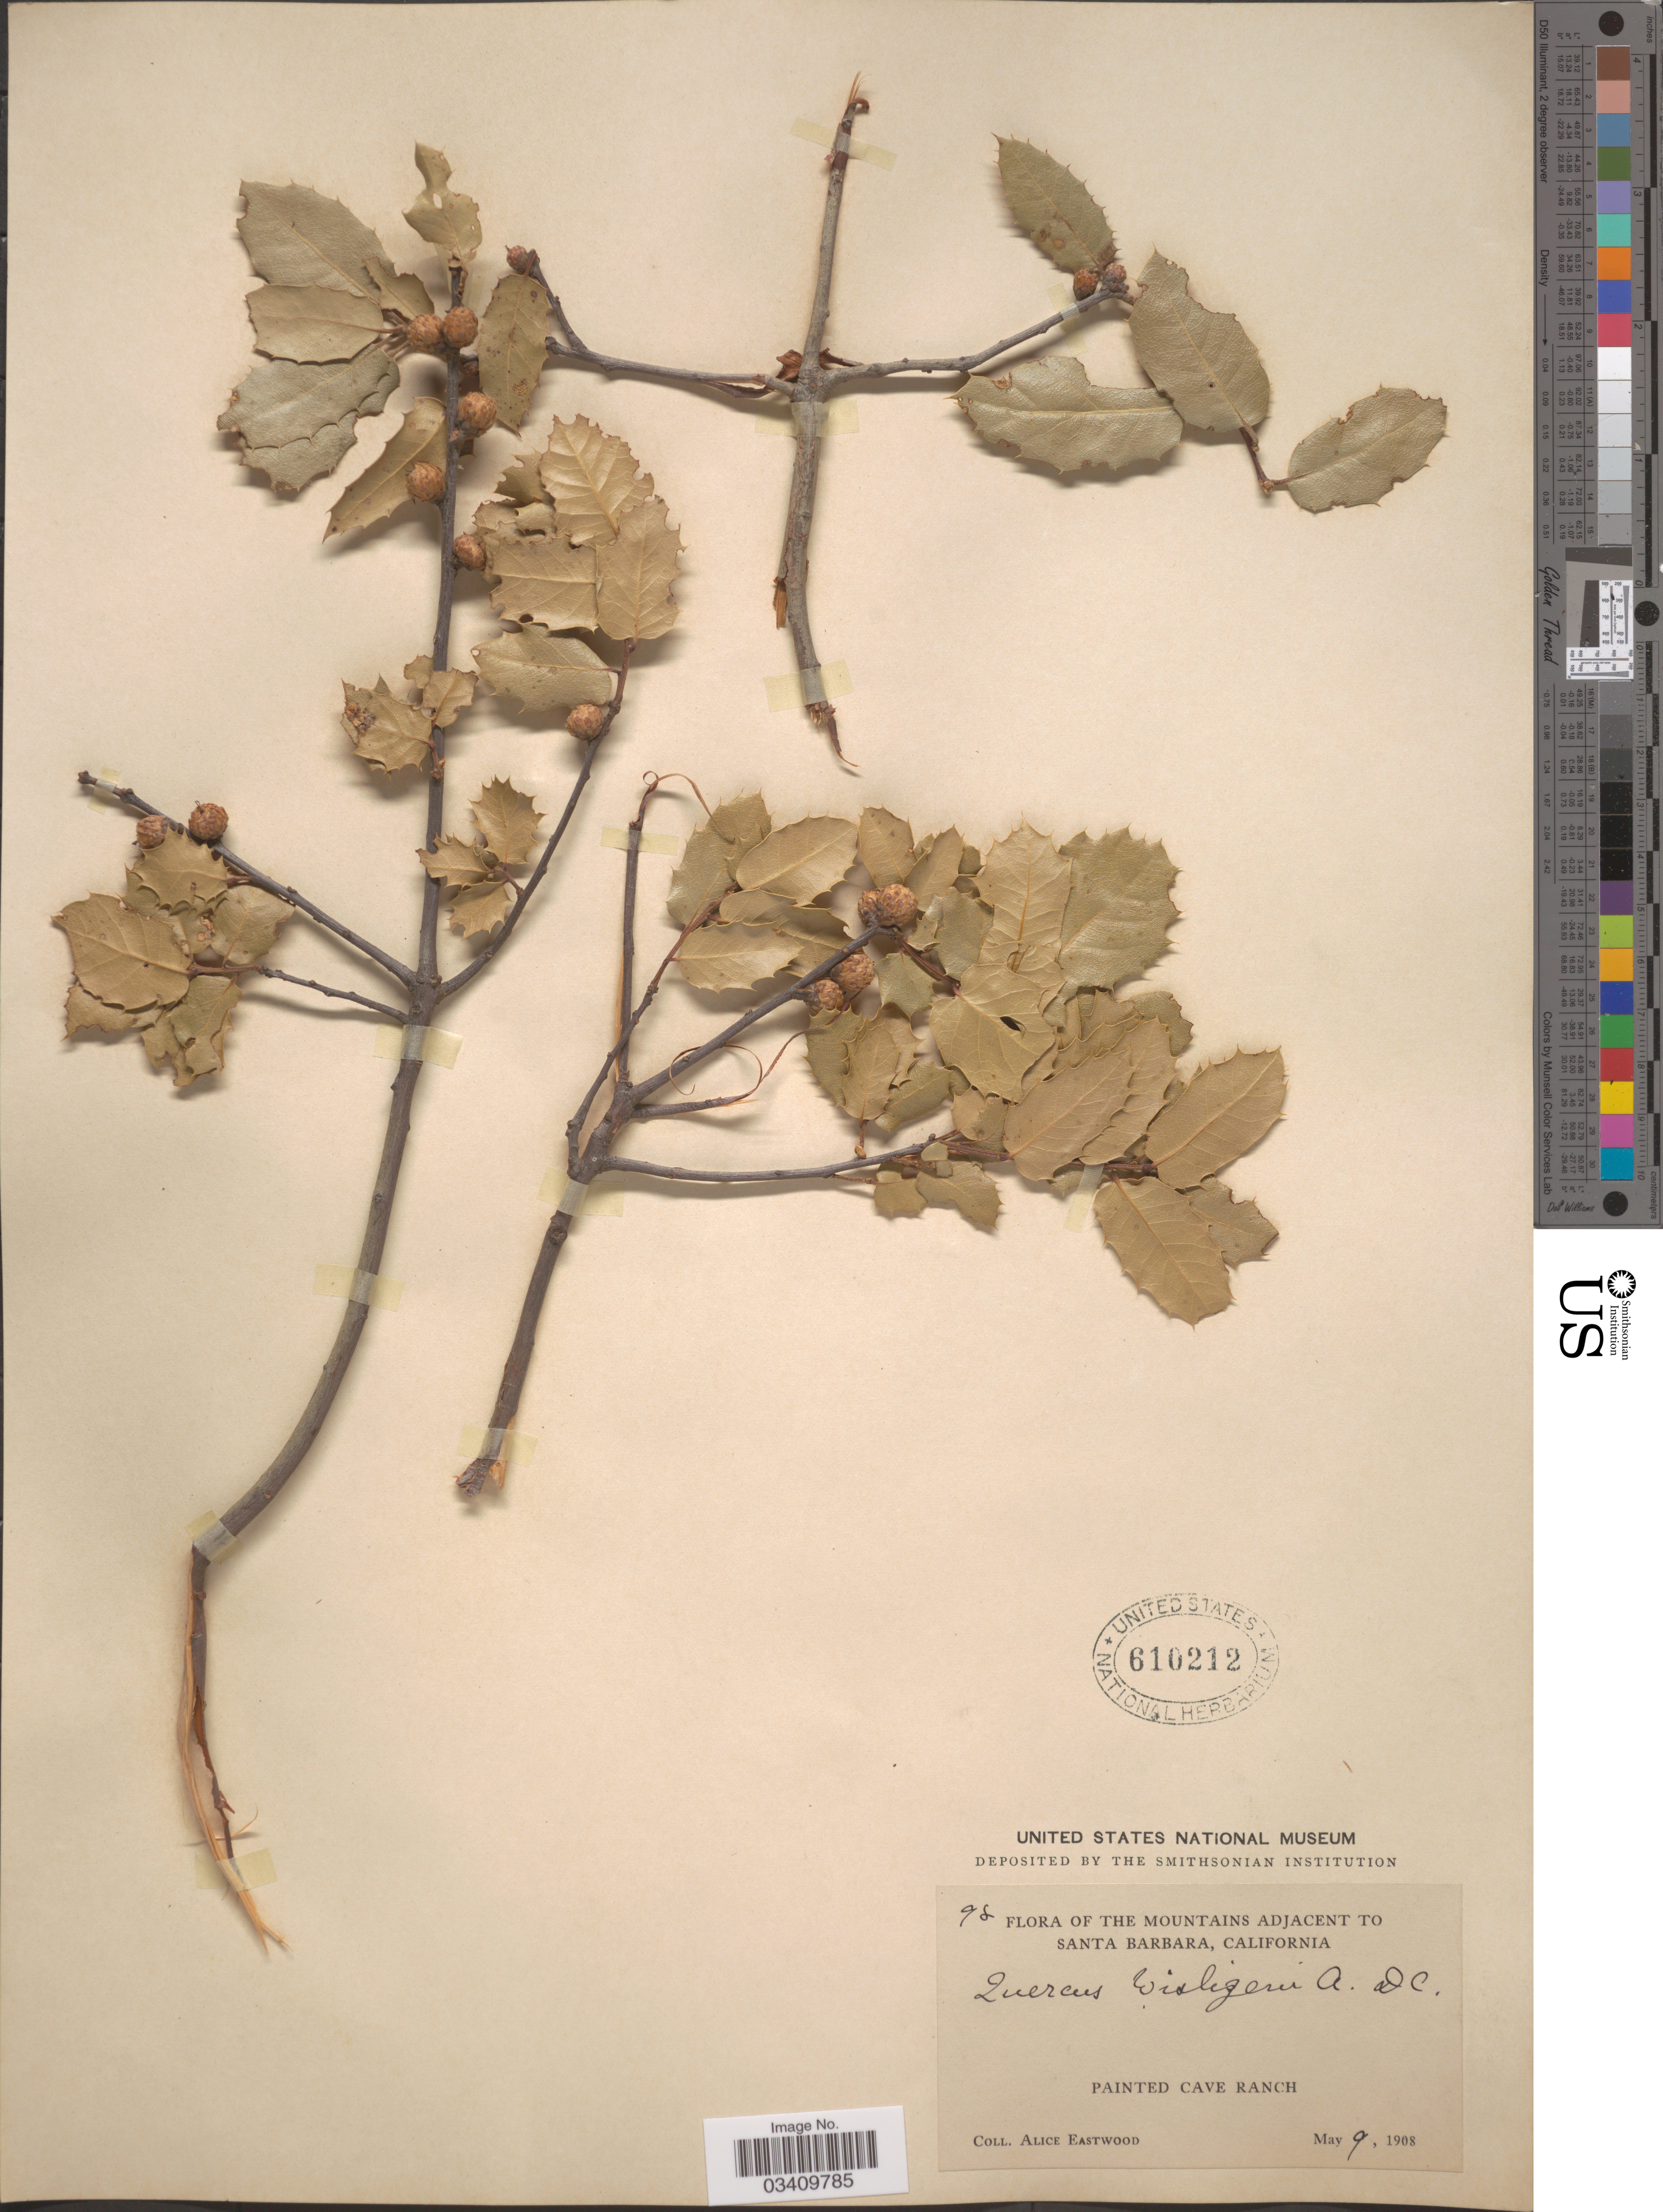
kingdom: Plantae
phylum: Tracheophyta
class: Magnoliopsida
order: Fagales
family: Fagaceae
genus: Quercus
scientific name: Quercus wislizeni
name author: A. DC.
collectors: A. Eastwood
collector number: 98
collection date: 1908-05-09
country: United States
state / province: California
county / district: Santa Barbara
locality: The mountains adjacent to Santa Barbara. Painted Cave Ranch.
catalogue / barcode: US 610212